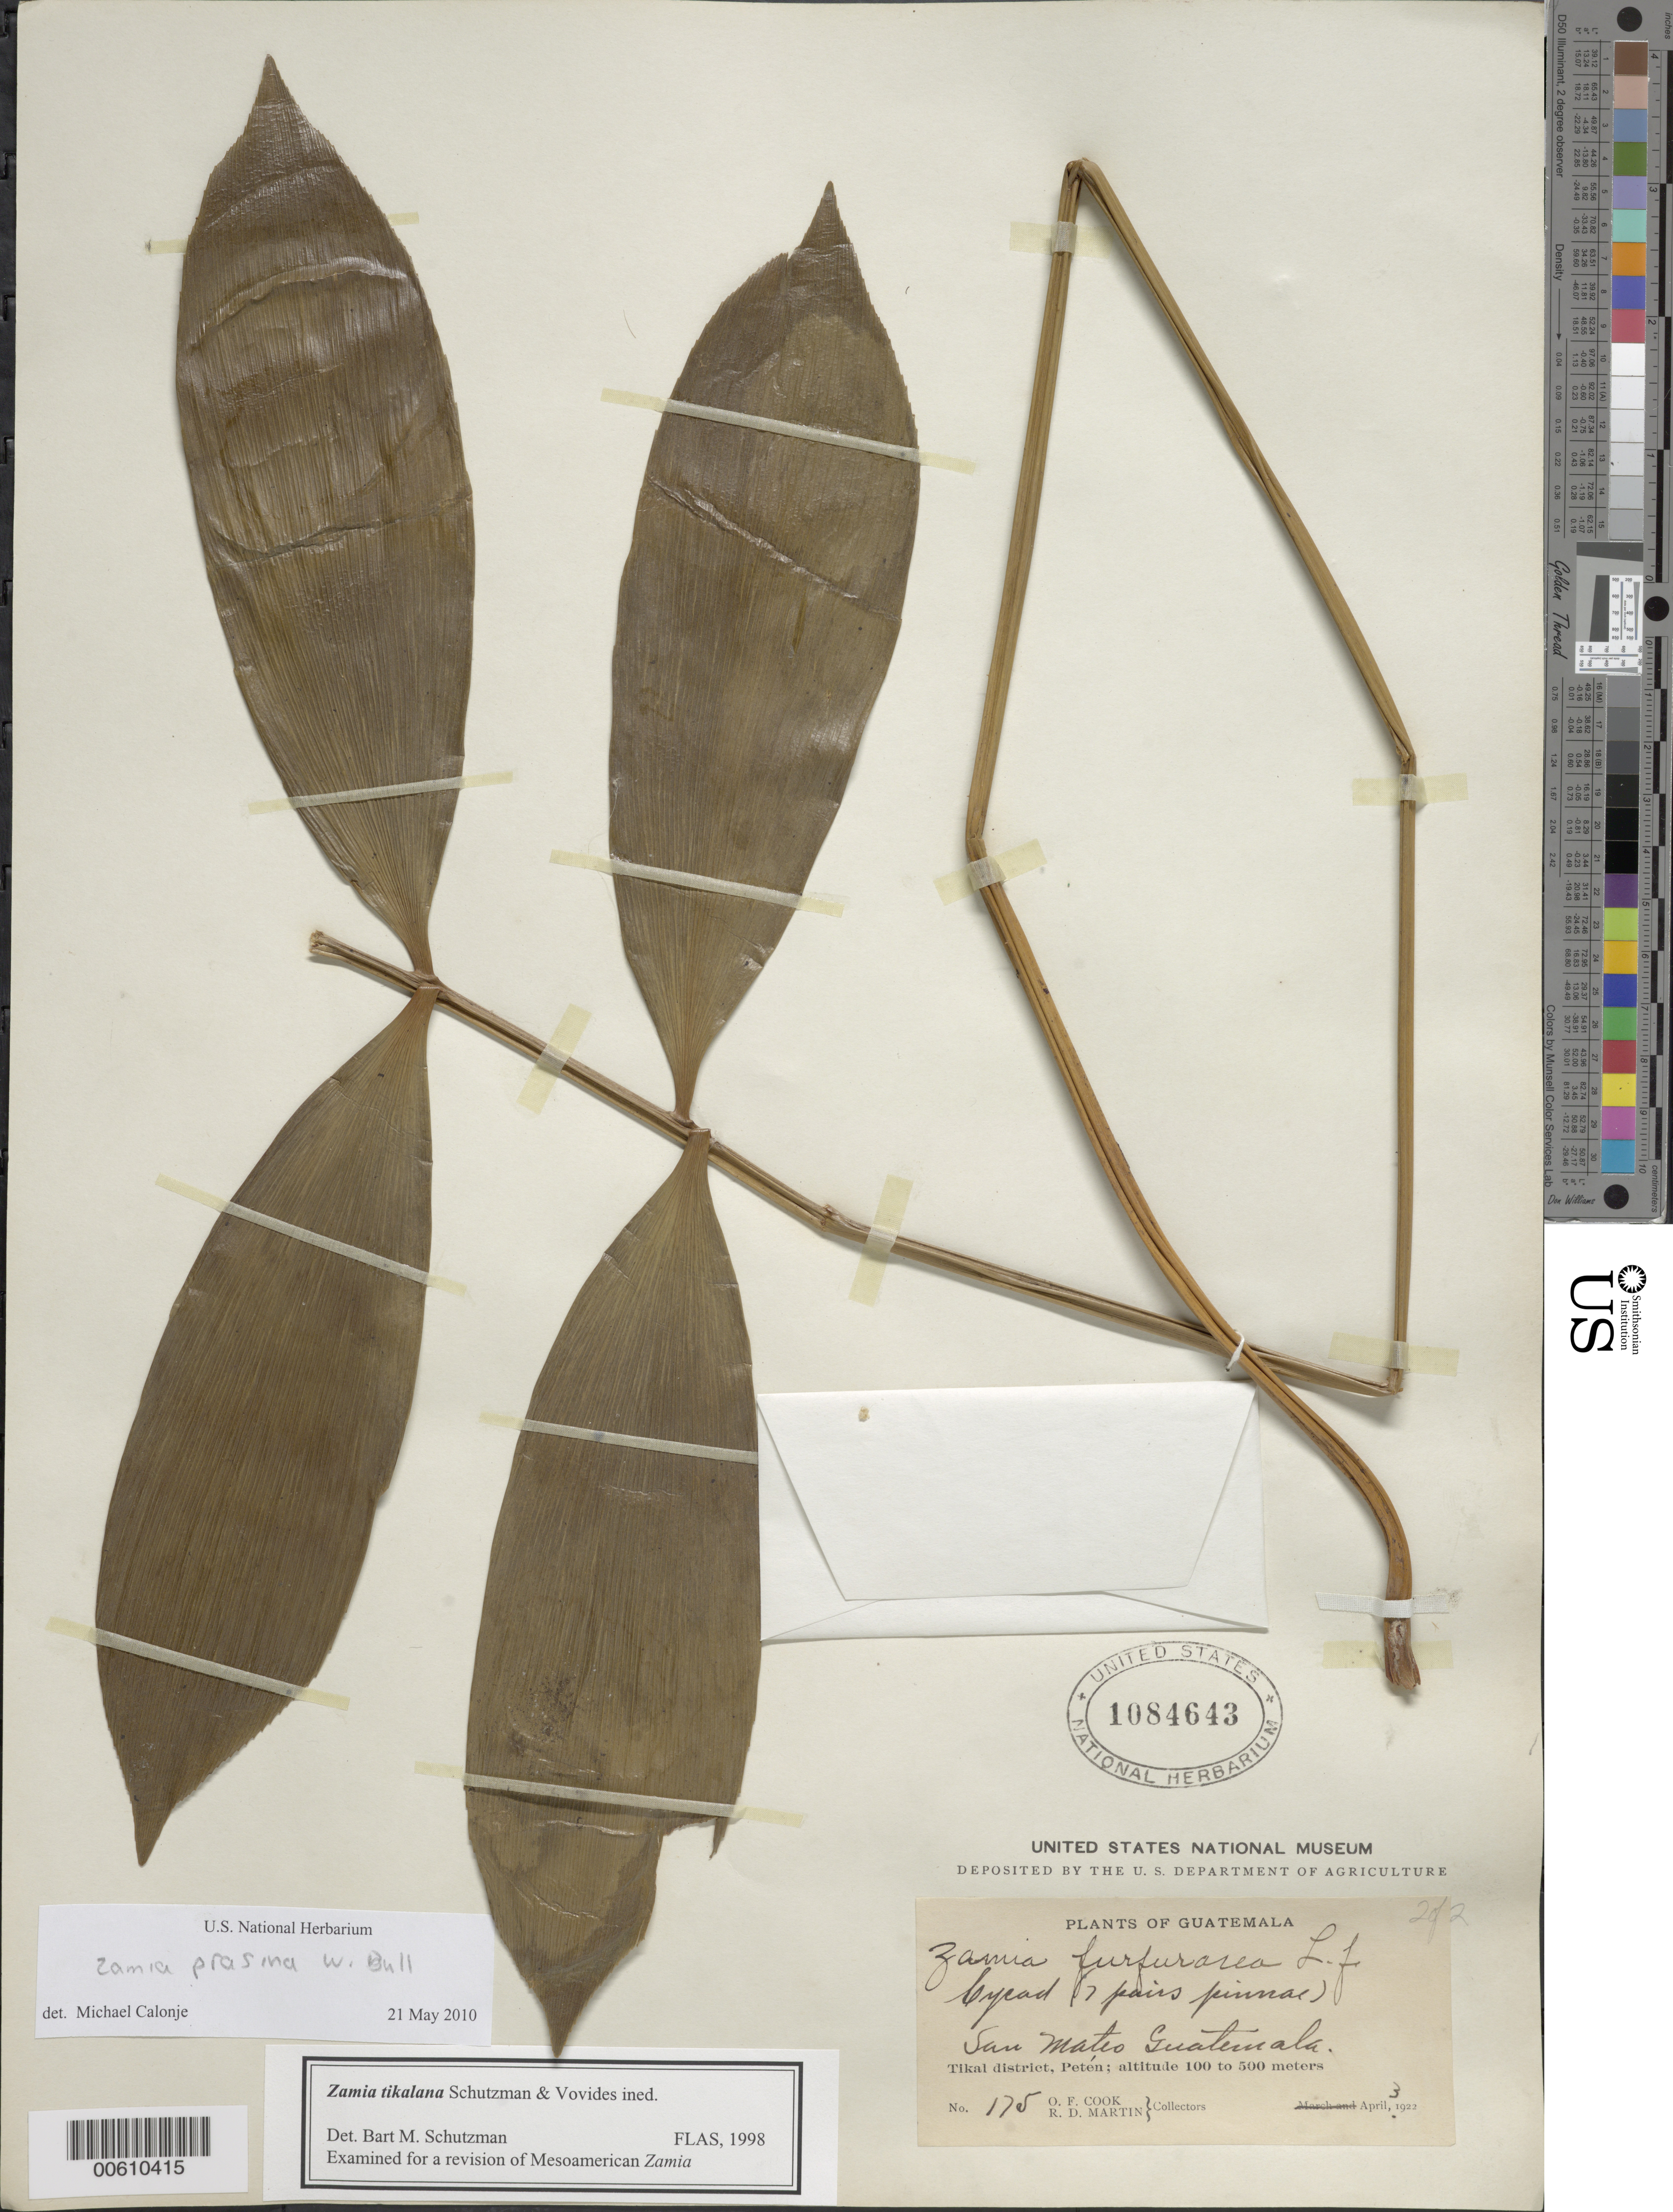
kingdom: Plantae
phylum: Tracheophyta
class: Cycadopsida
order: Cycadales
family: Zamiaceae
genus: Zamia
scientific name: Zamia prasina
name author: W. Bull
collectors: O. F. Cook & R. D. Martin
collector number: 175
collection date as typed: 03 Apr 1922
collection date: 1922-04-03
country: Guatemala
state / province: El Petén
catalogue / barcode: US 1084643